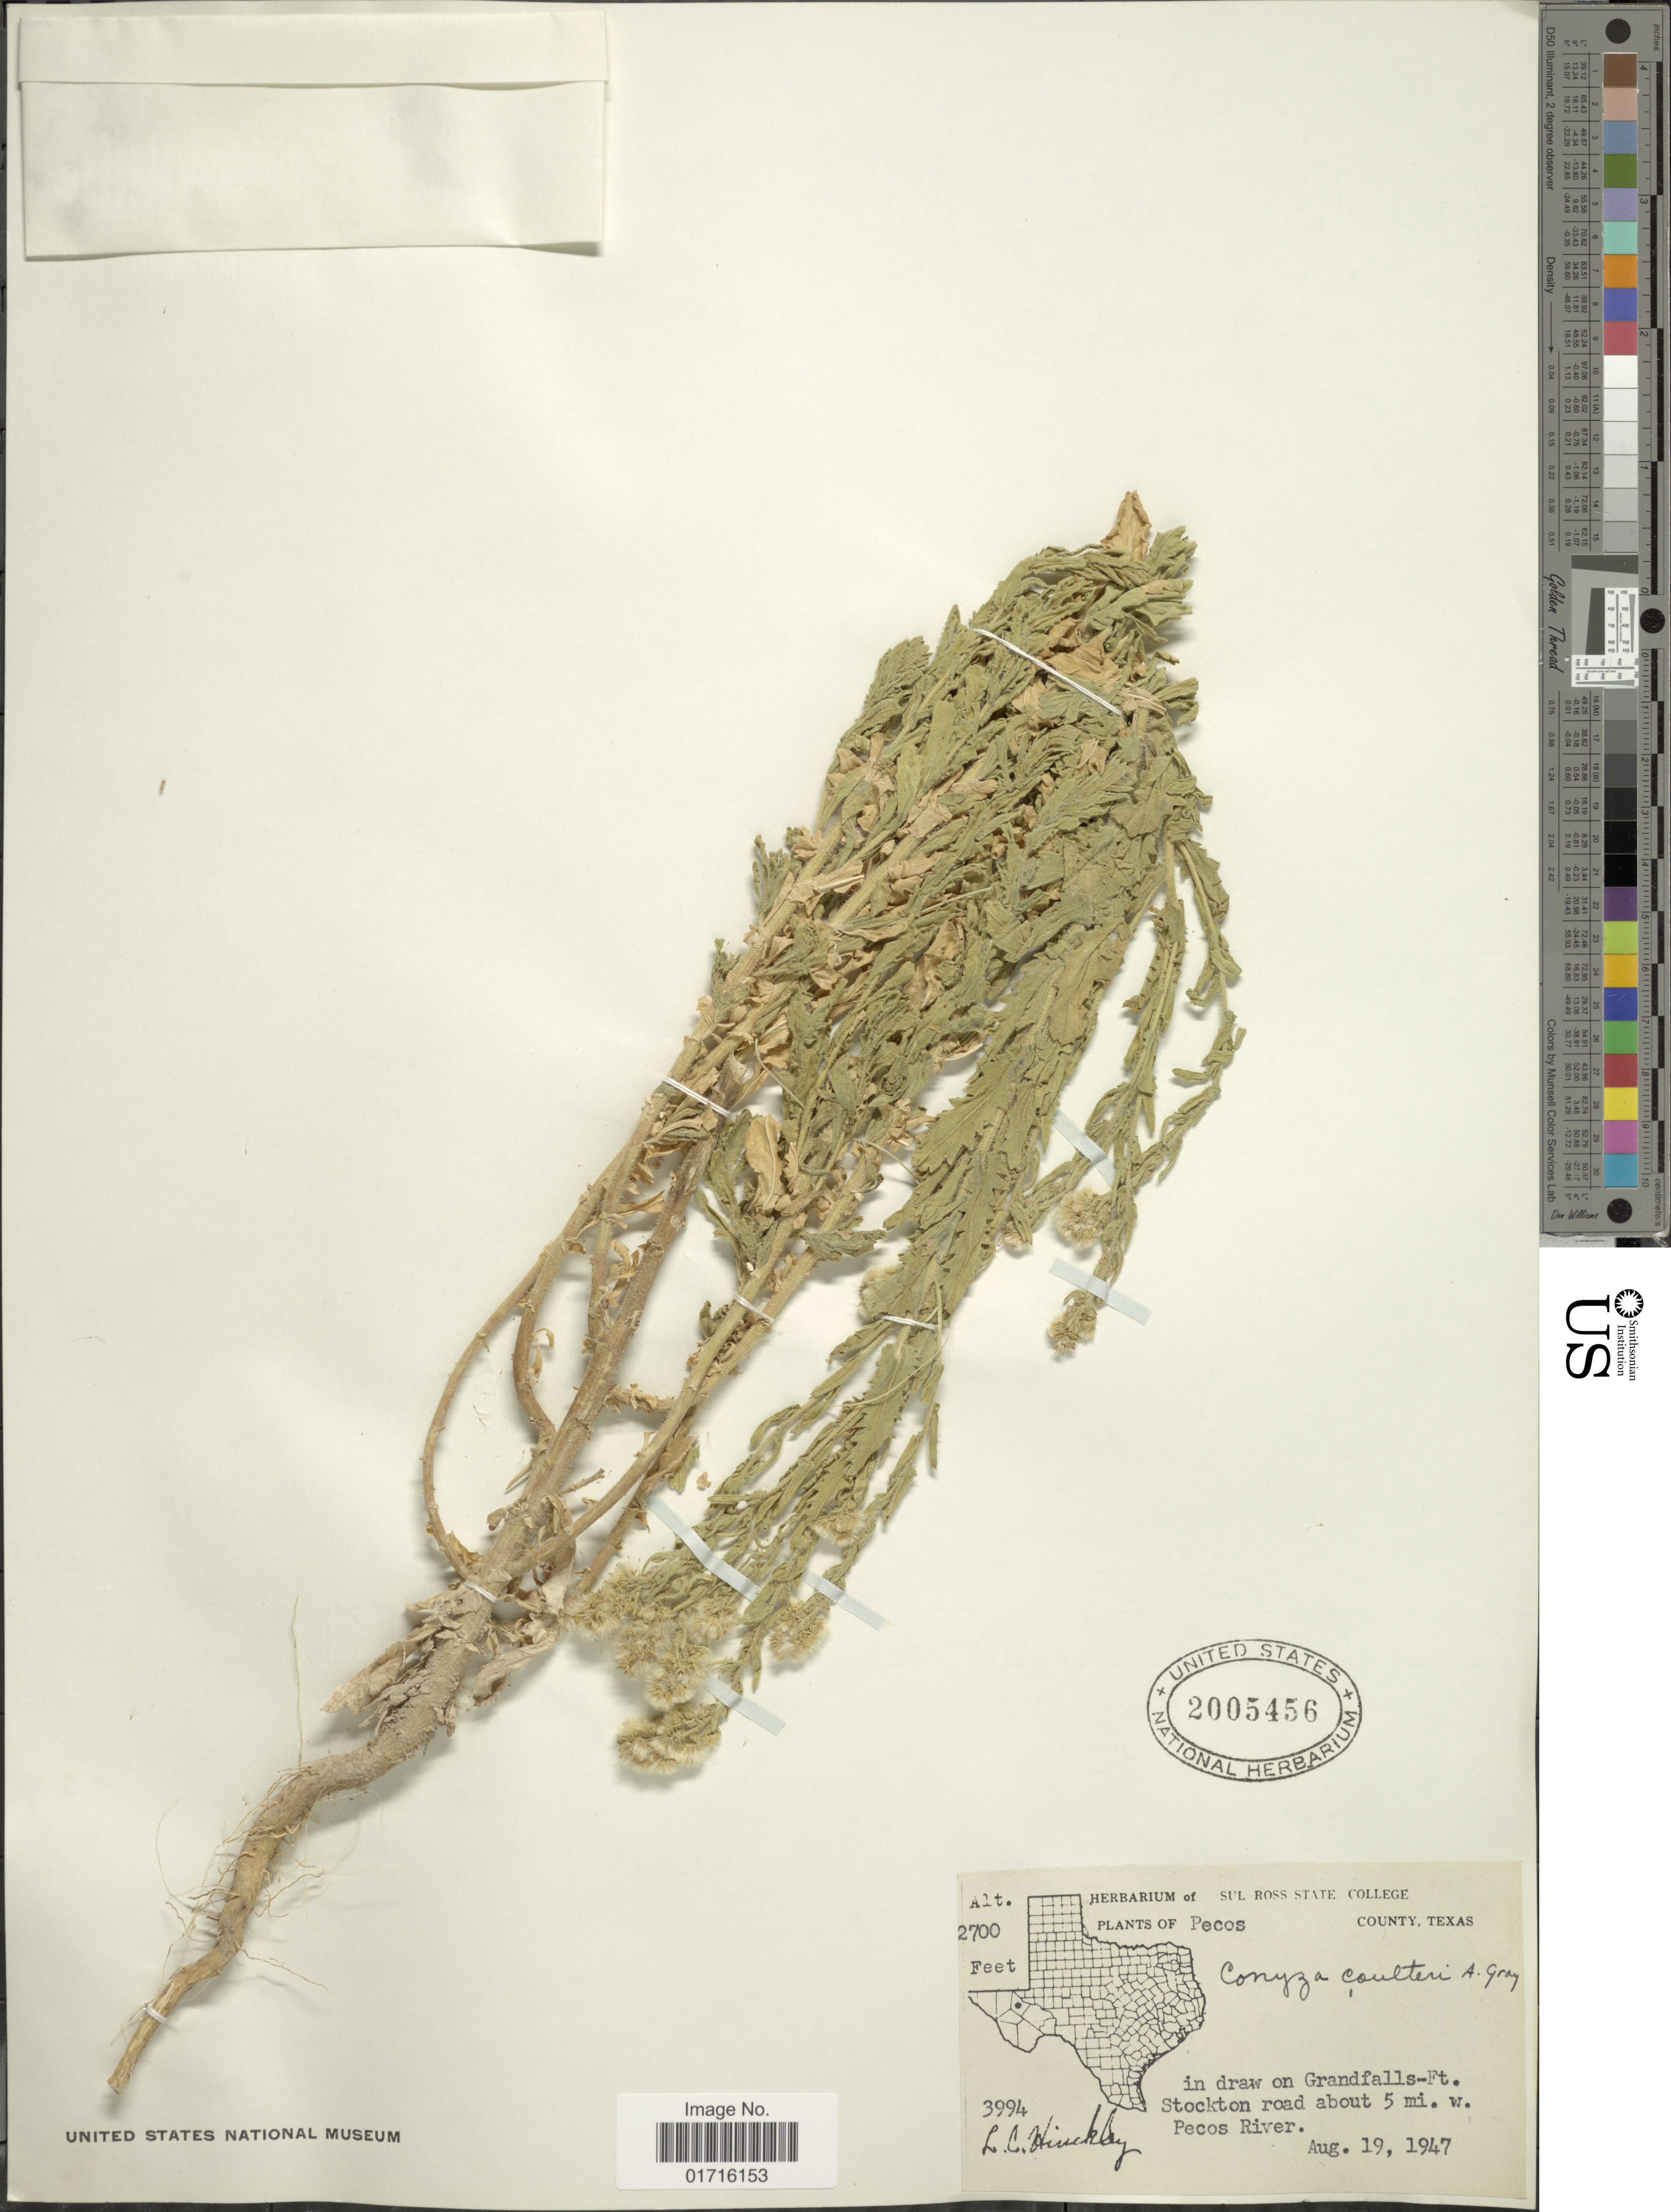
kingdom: Plantae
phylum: Tracheophyta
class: Magnoliopsida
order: Asterales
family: Asteraceae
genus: Conyza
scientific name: Conyza coulteri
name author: A. Gray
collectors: L. Hinckley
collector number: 3994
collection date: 1947-08-19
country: United States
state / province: Texas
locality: Pecos, in draw on Grandfalls Ft. Stockton road about 5 mi. w. Pecos River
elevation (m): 823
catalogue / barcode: US 2005456